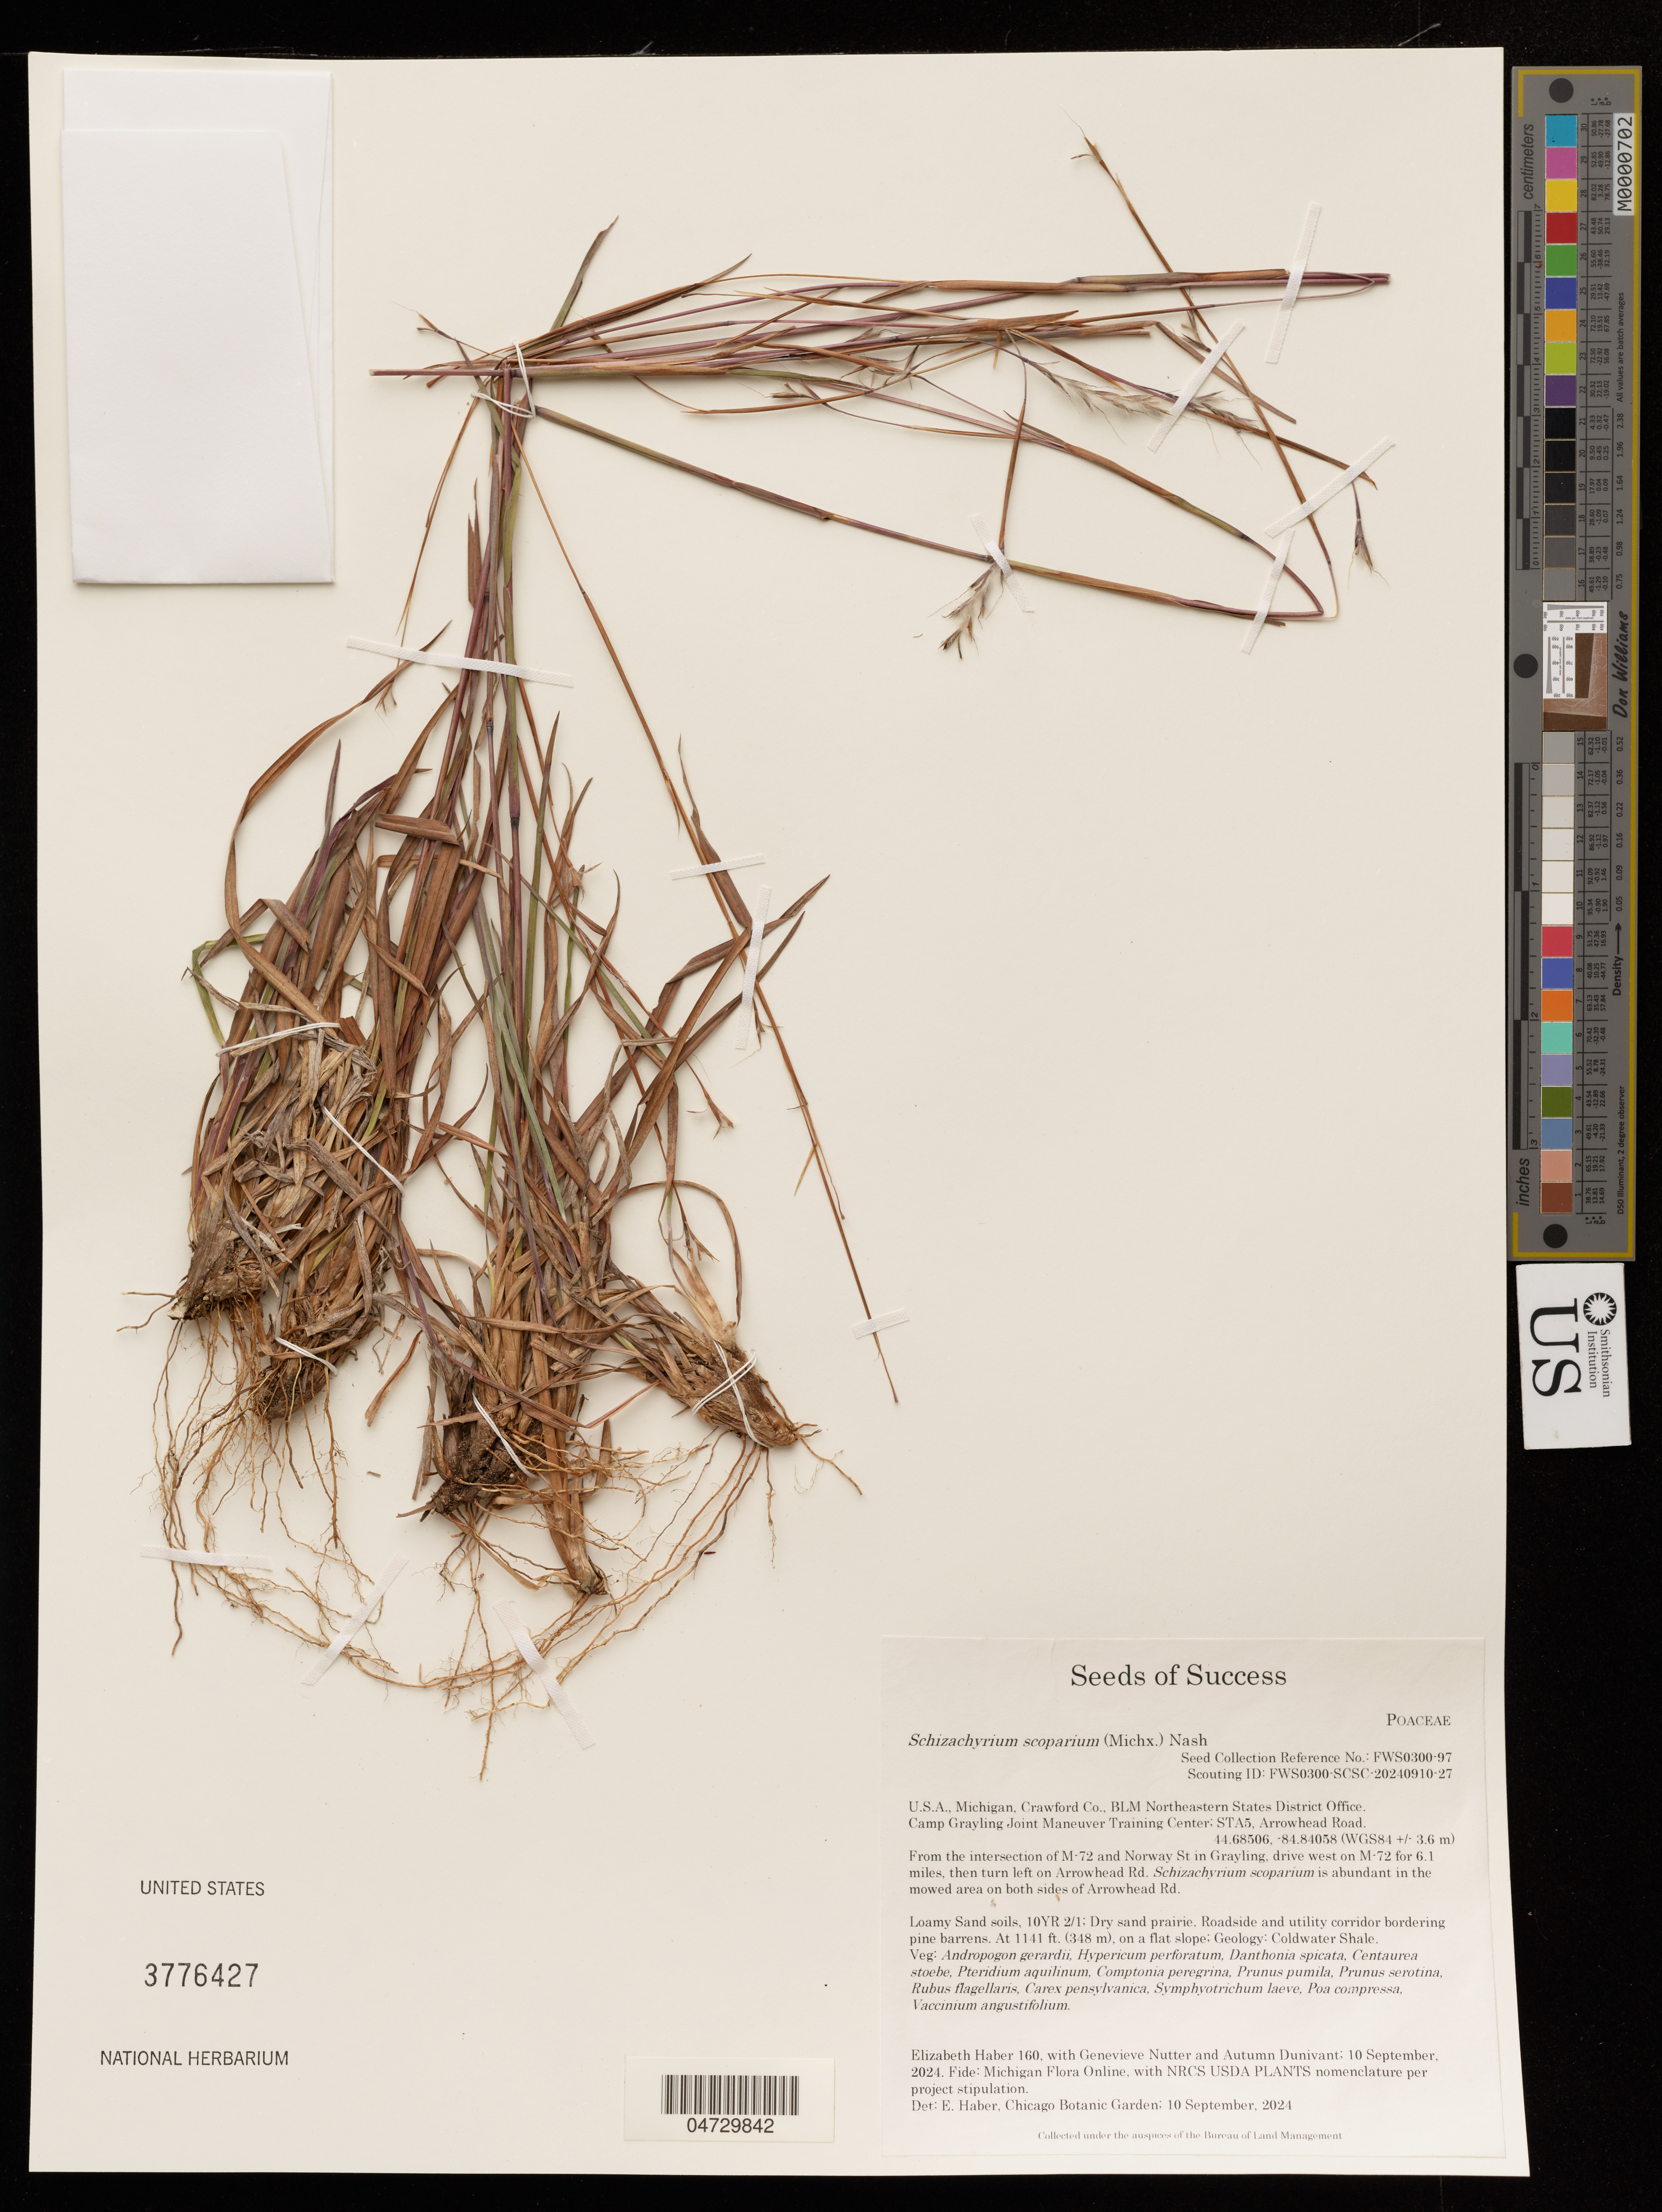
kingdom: Plantae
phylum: Tracheophyta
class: Liliopsida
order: Poales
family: Poaceae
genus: Schizachyrium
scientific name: Schizachyrium scoparium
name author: (Michx.) Nash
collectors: E. Haber, G. Nutter & A. Dunivant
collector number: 160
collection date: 2024-09-10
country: United States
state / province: Michigan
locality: U. S. A. Michigan, Crawford Co., BLM Northeastern States District Office. Camp Grayling Joint Maneuver Training Center.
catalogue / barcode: US 3776427